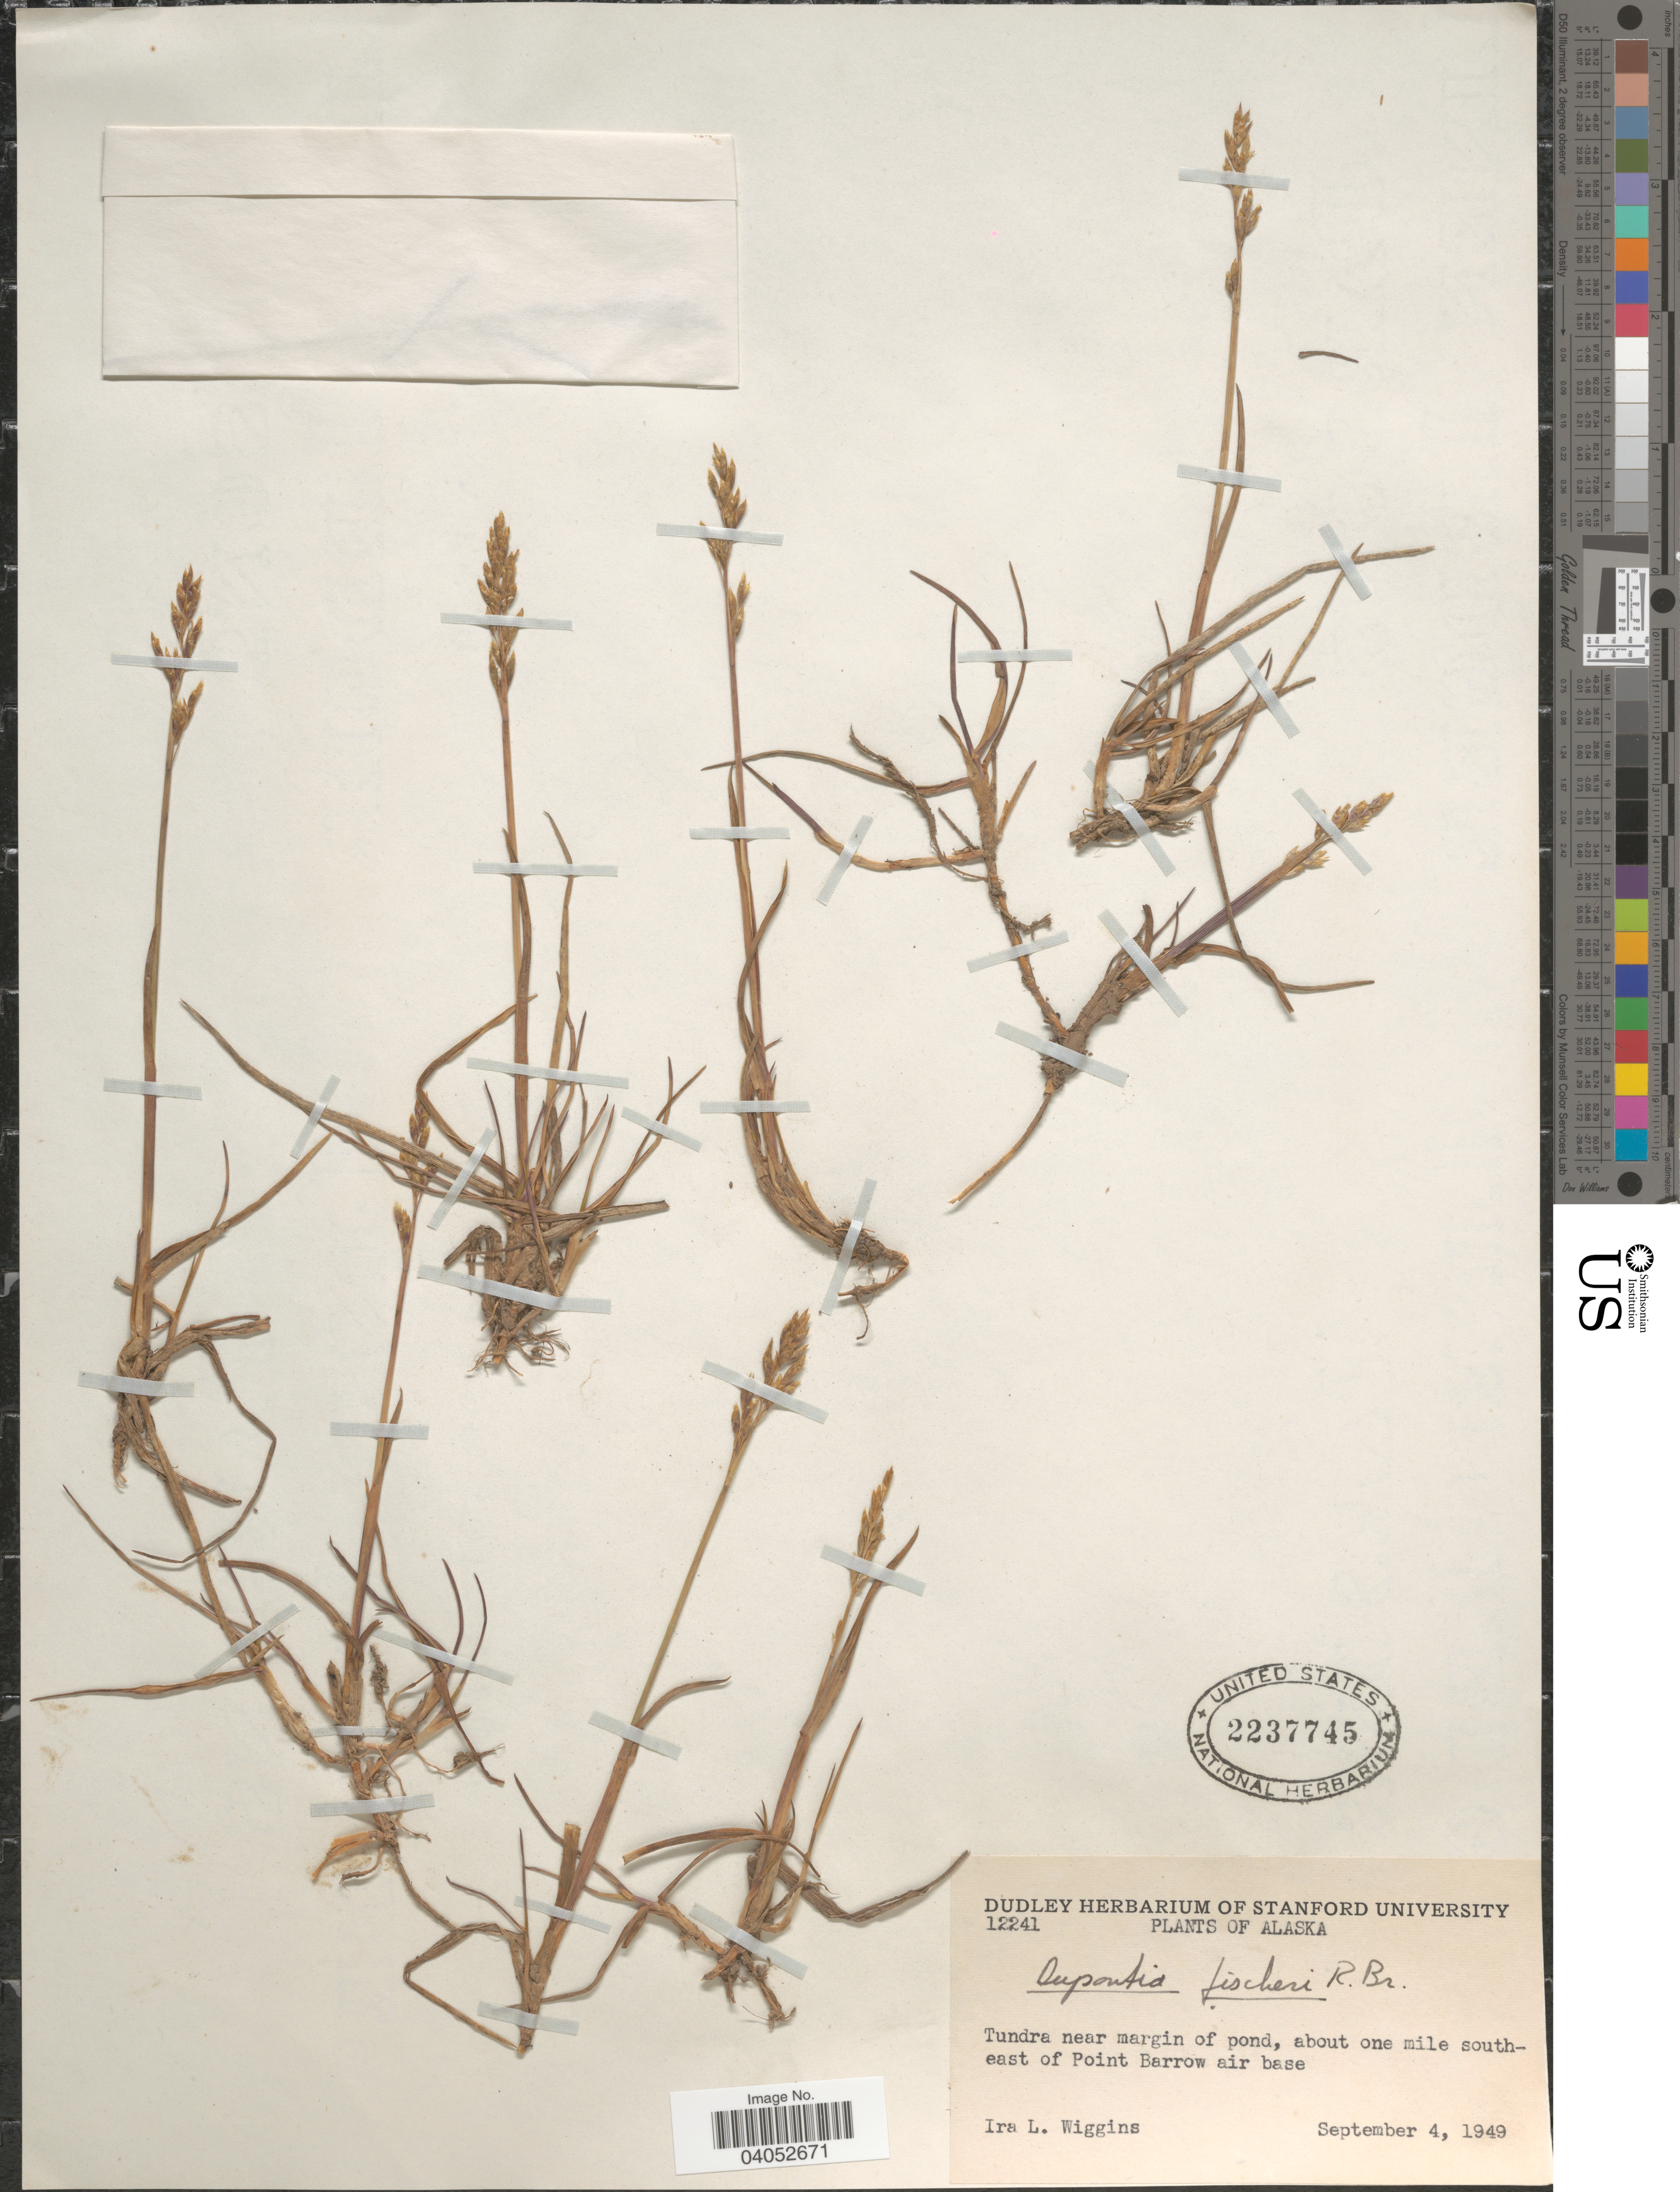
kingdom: Plantae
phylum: Tracheophyta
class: Liliopsida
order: Poales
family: Poaceae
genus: Dupontia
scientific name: Dupontia micrantha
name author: Holm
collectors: I. L. Wiggins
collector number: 12241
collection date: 1949-09-04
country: United States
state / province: Alaska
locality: Tundra near margin of pond, about one mile southeast of Point Barrow air base.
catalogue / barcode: US 2237745